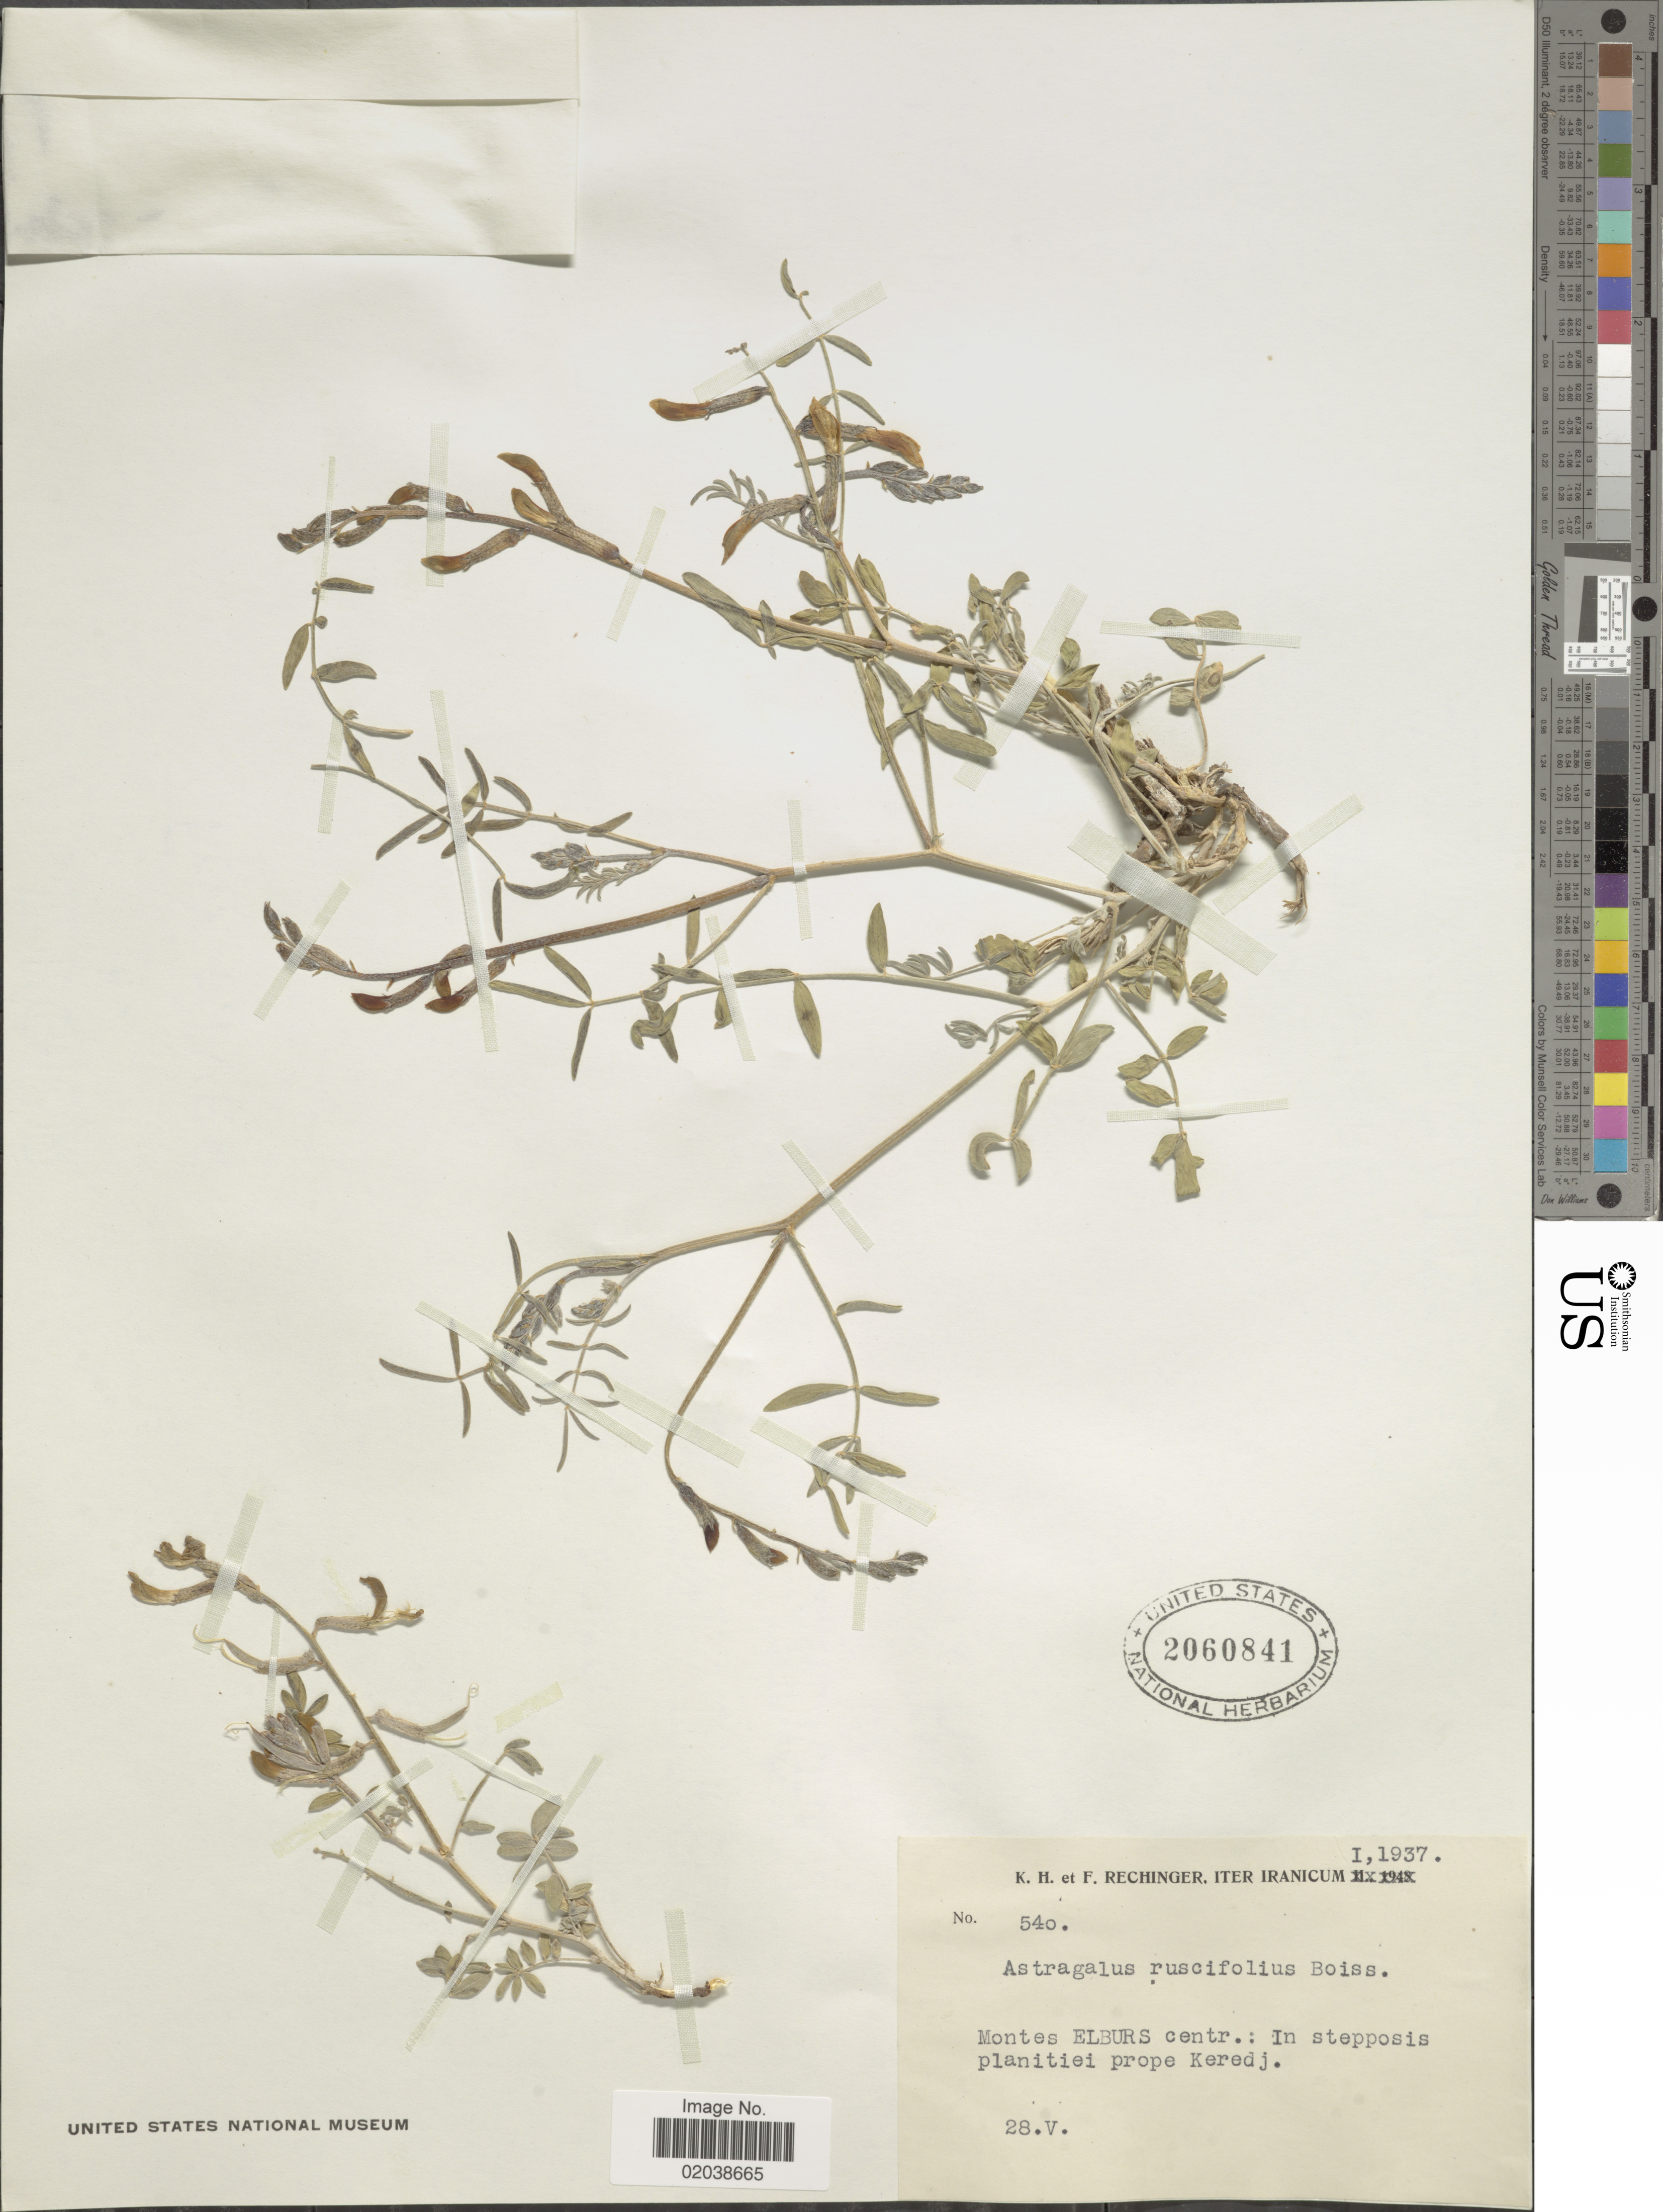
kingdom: Plantae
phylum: Tracheophyta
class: Magnoliopsida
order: Fabales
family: Fabaceae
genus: Astragalus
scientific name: Astragalus ruscifolius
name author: Boiss.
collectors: K. H. Rechinger & F. Rechinger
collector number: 540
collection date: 1937-05-28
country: Iran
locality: Iranicum. Montes Elburs centr.: In stepposis planitiei prope Keredj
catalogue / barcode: US 2060841